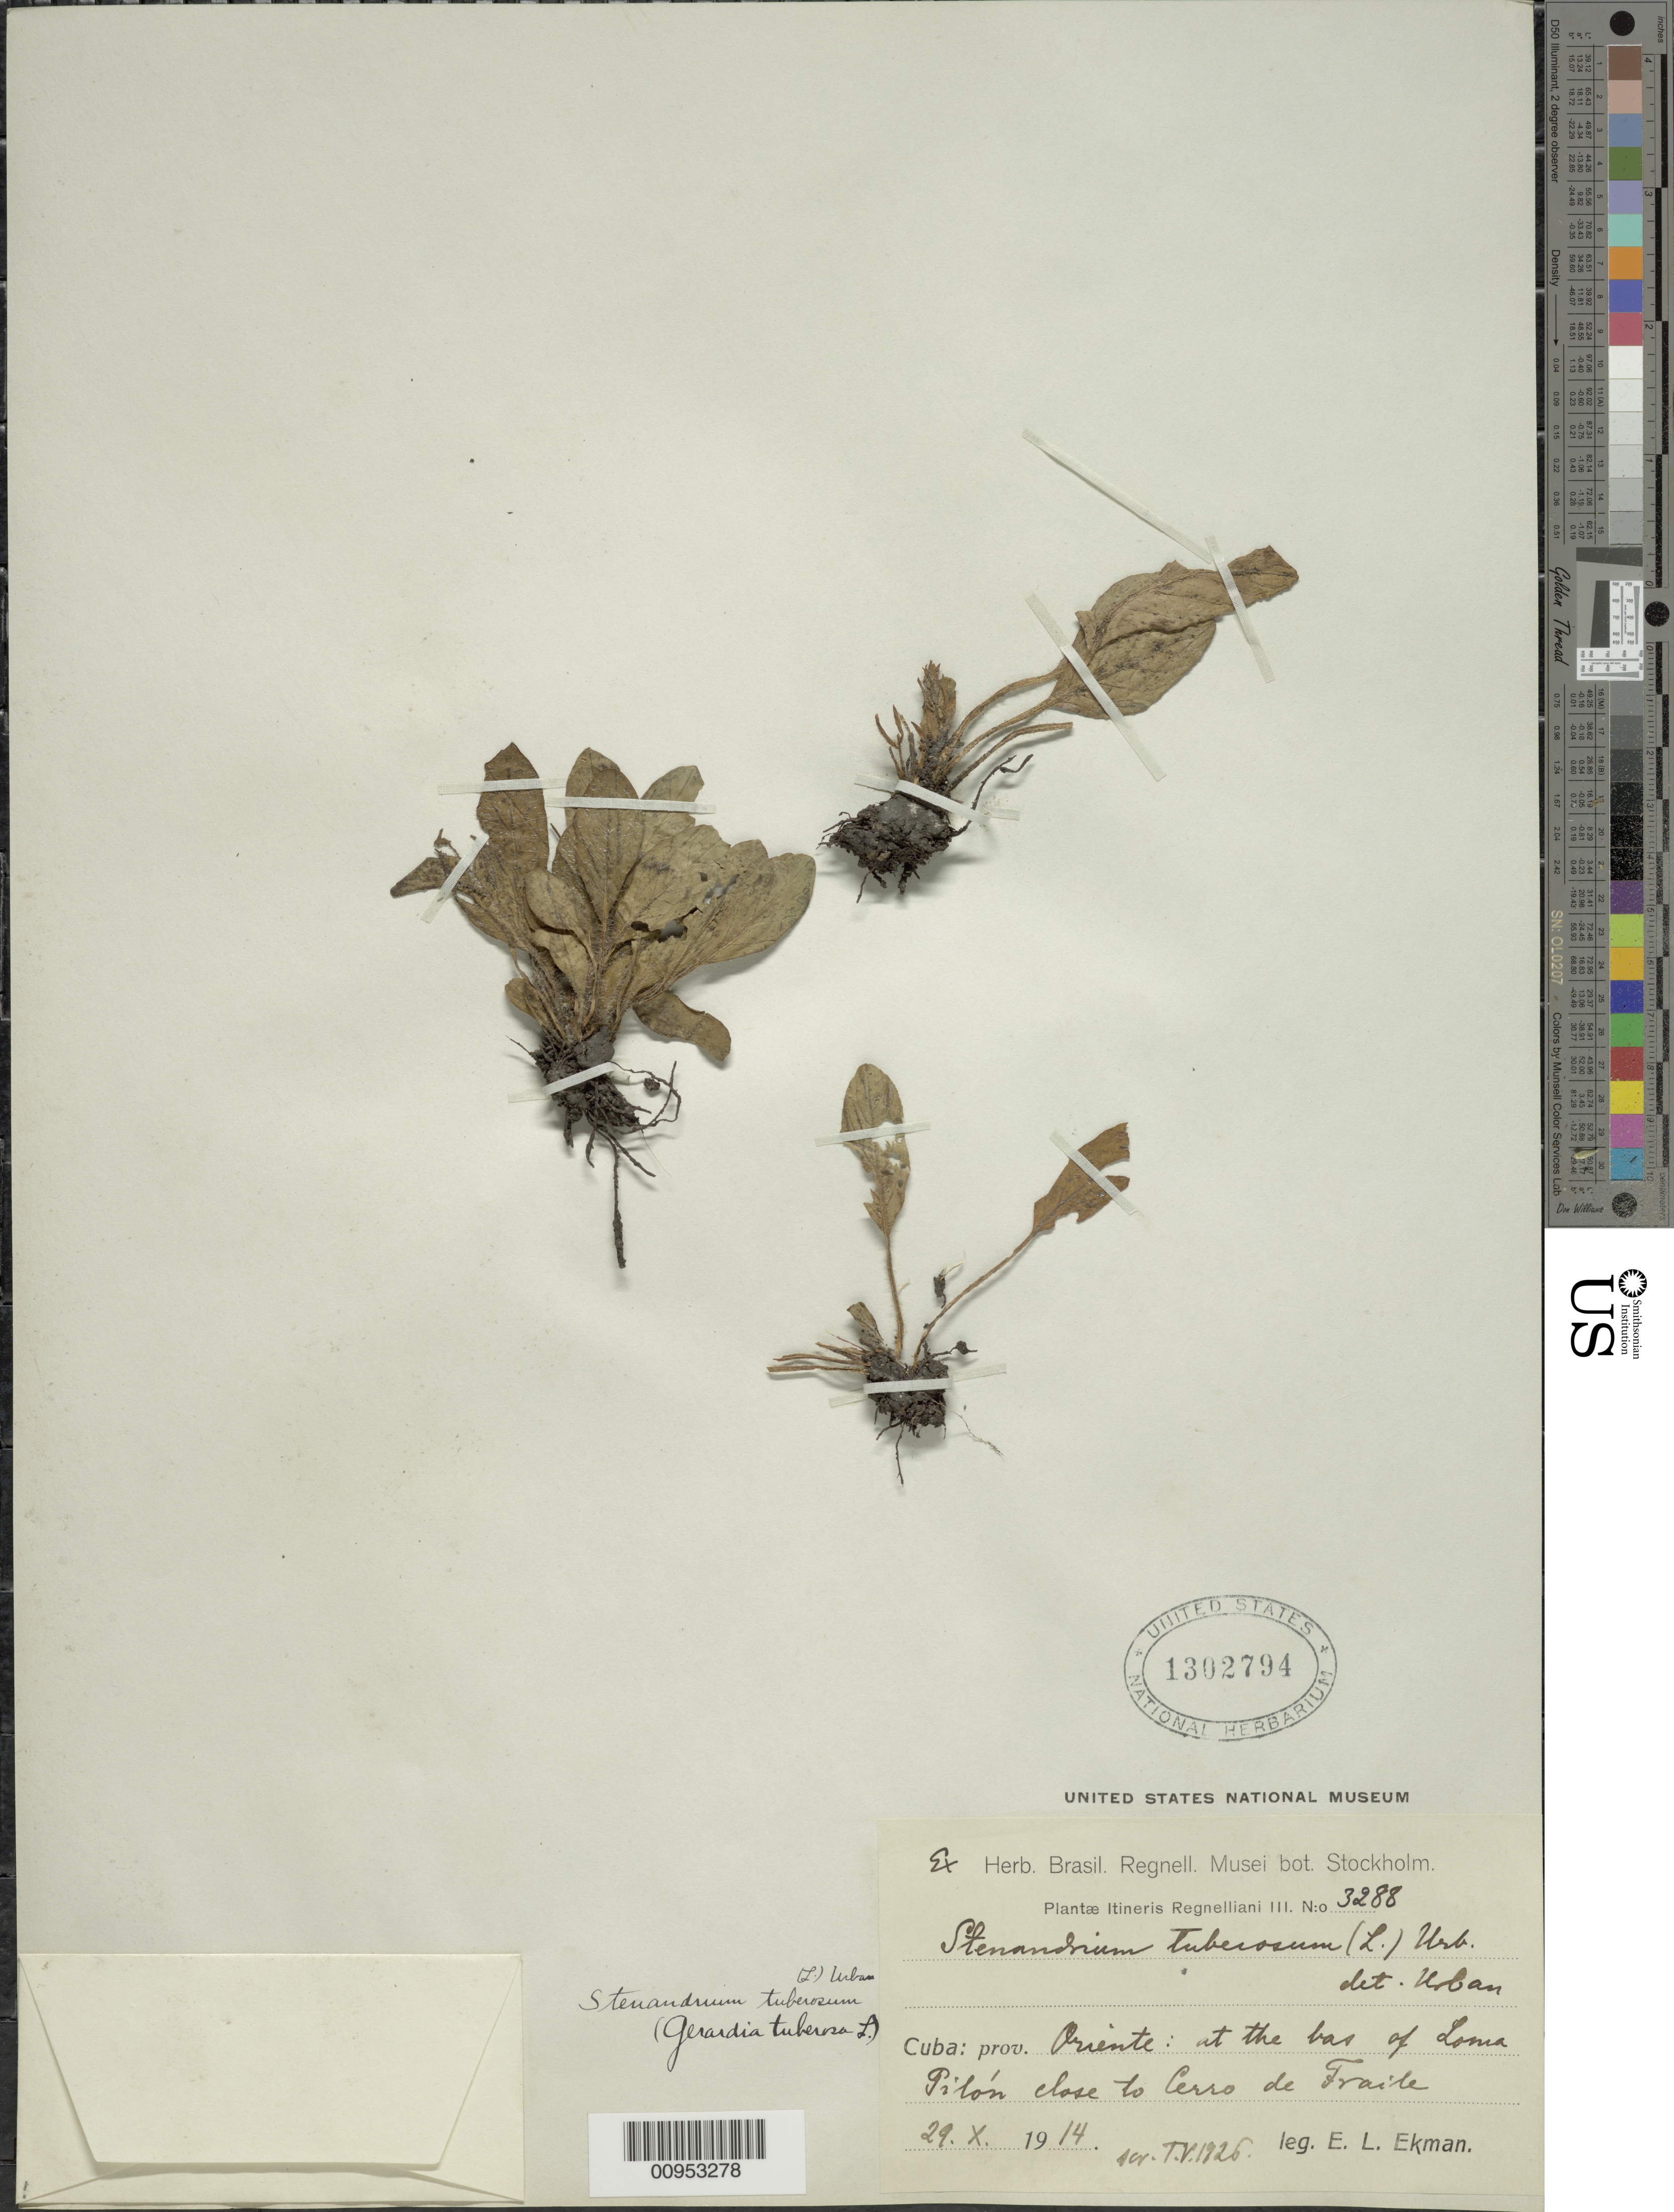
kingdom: Plantae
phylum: Tracheophyta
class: Magnoliopsida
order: Lamiales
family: Acanthaceae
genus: Stenandrium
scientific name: Stenandrium tuberosum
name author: (L.) Urb.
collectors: E. L. Ekman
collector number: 3288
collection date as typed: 29 Oct 1914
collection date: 1914-10-29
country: Cuba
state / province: Oriente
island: Cuba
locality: Loma Pilón, close to Cerro de Fraile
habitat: Base of loma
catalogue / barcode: US 1302794